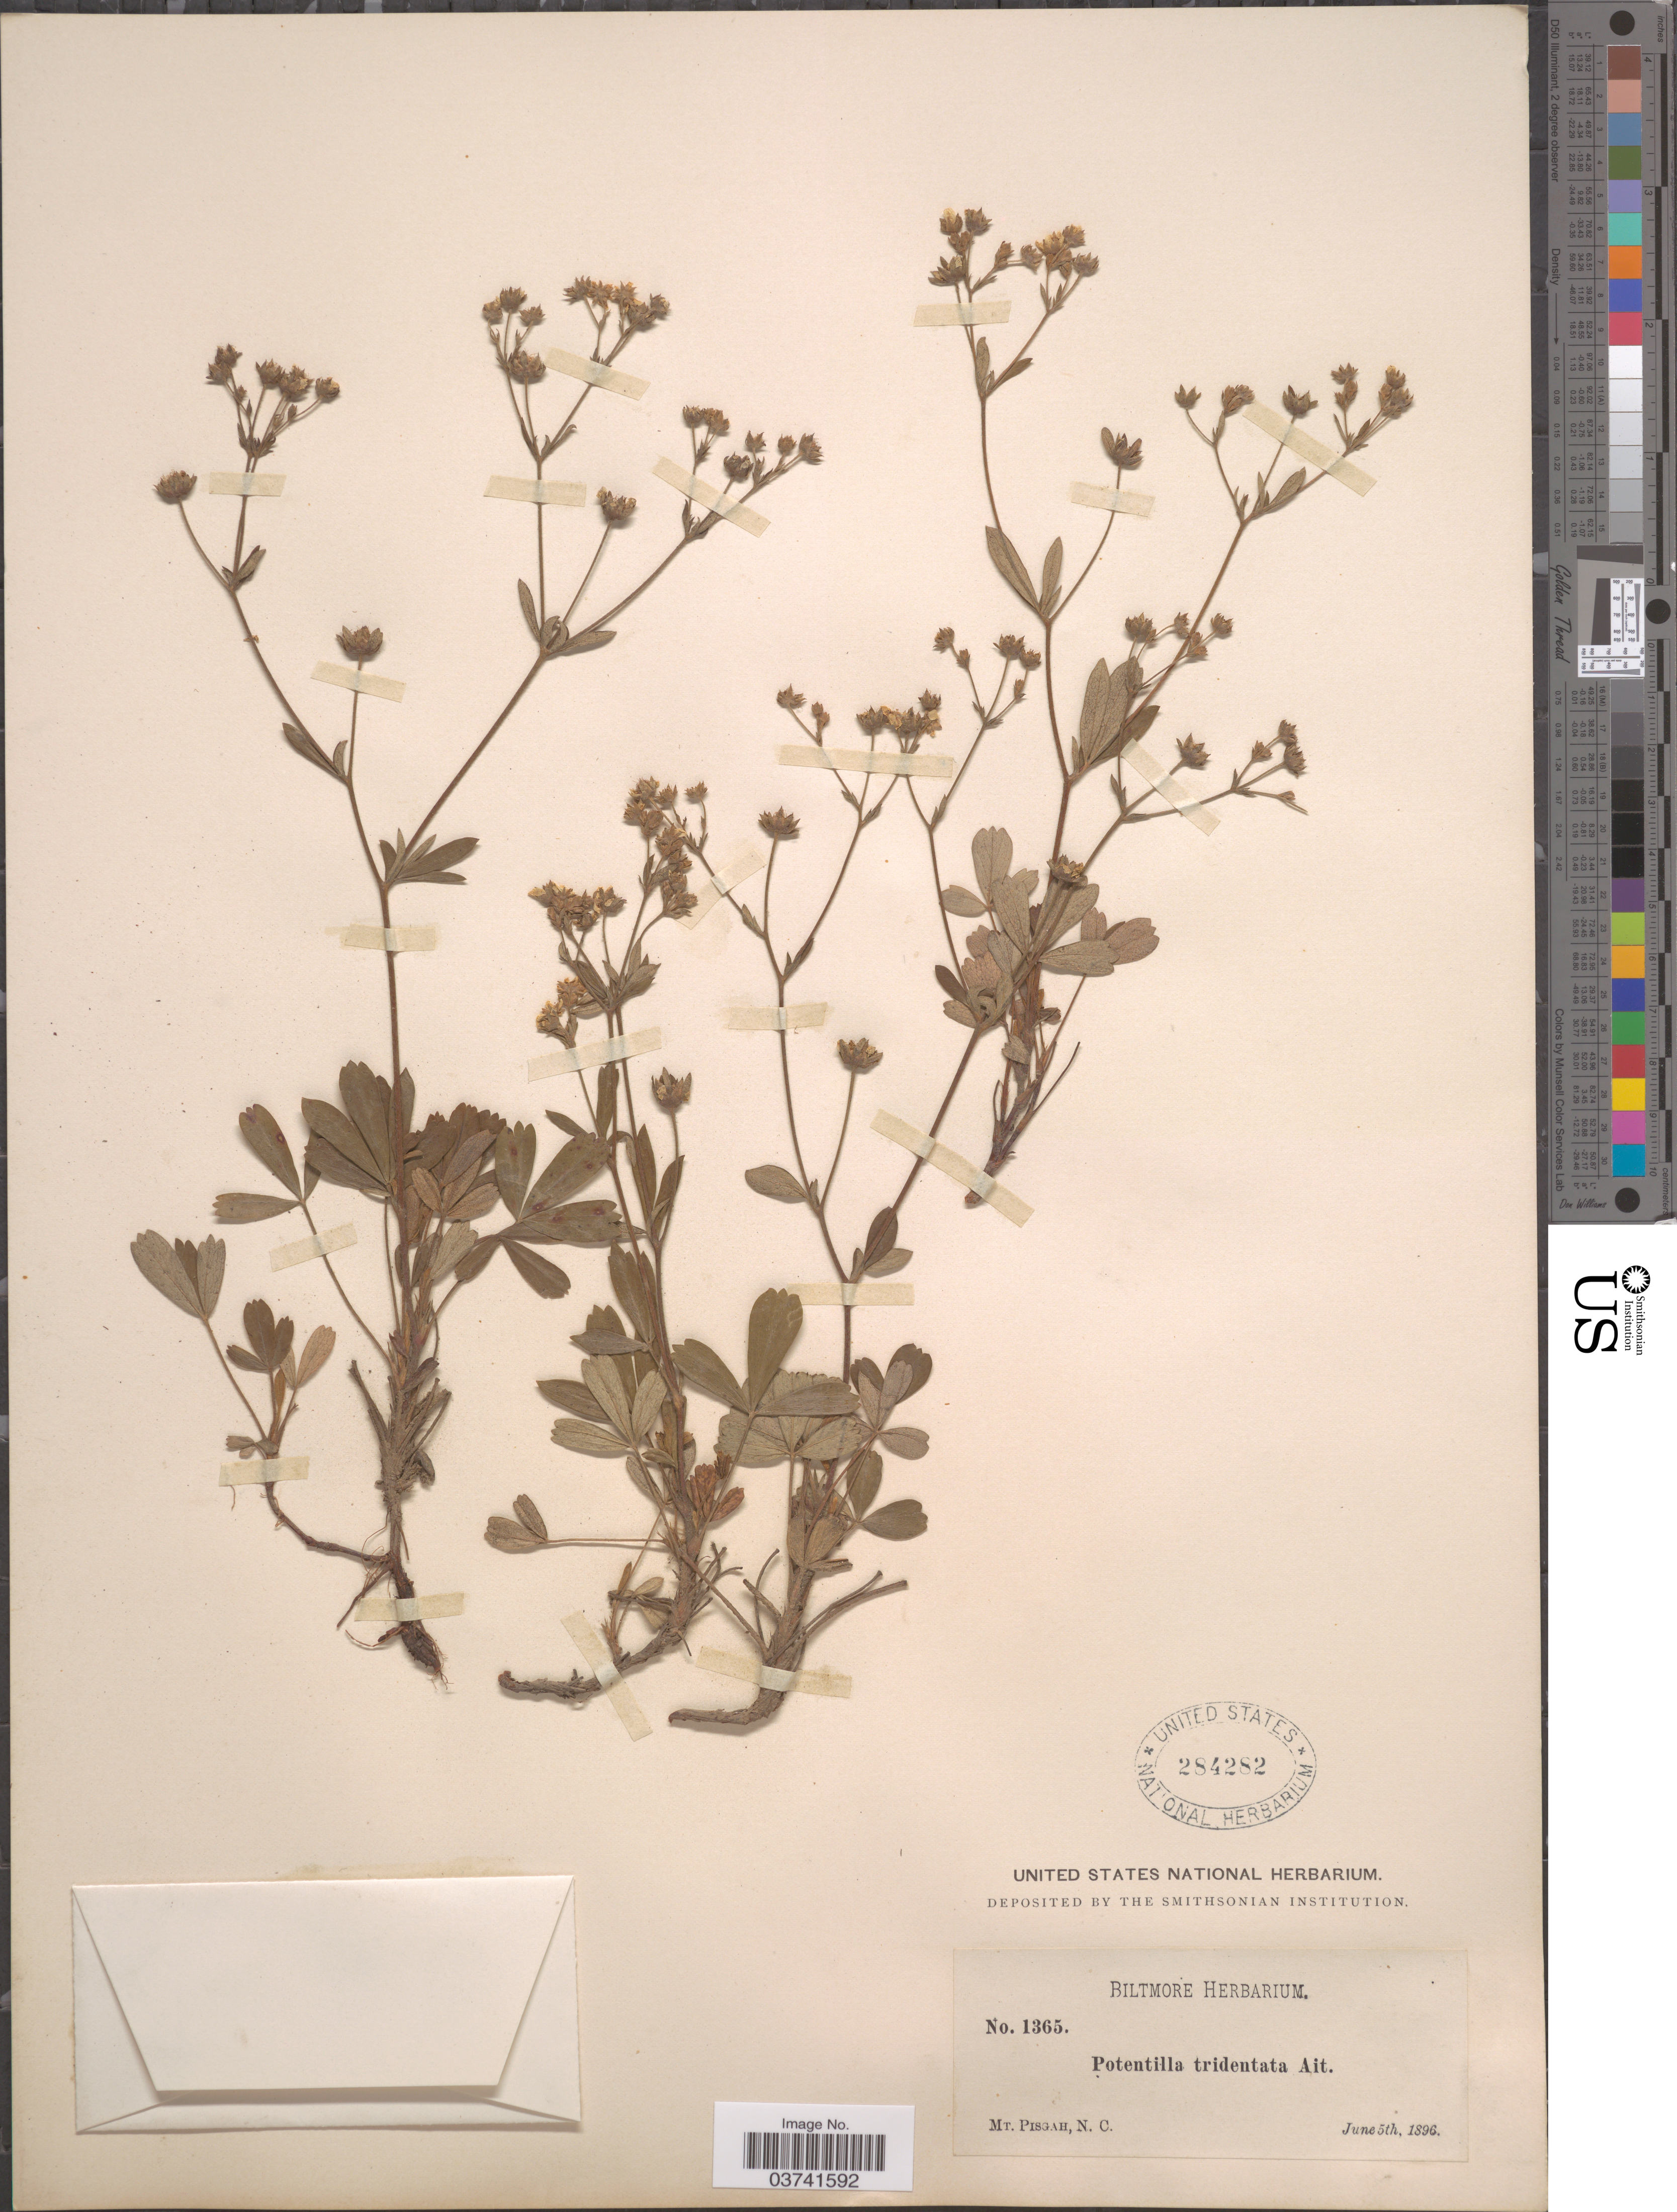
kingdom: Plantae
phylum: Tracheophyta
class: Magnoliopsida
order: Rosales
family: Rosaceae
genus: Potentilla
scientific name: Potentilla tridentata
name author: Aiton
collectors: ex herb. Biltmore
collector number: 1365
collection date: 1896-06-05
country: United States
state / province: North Carolina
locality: Mt. Pisgah.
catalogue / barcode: US 284282